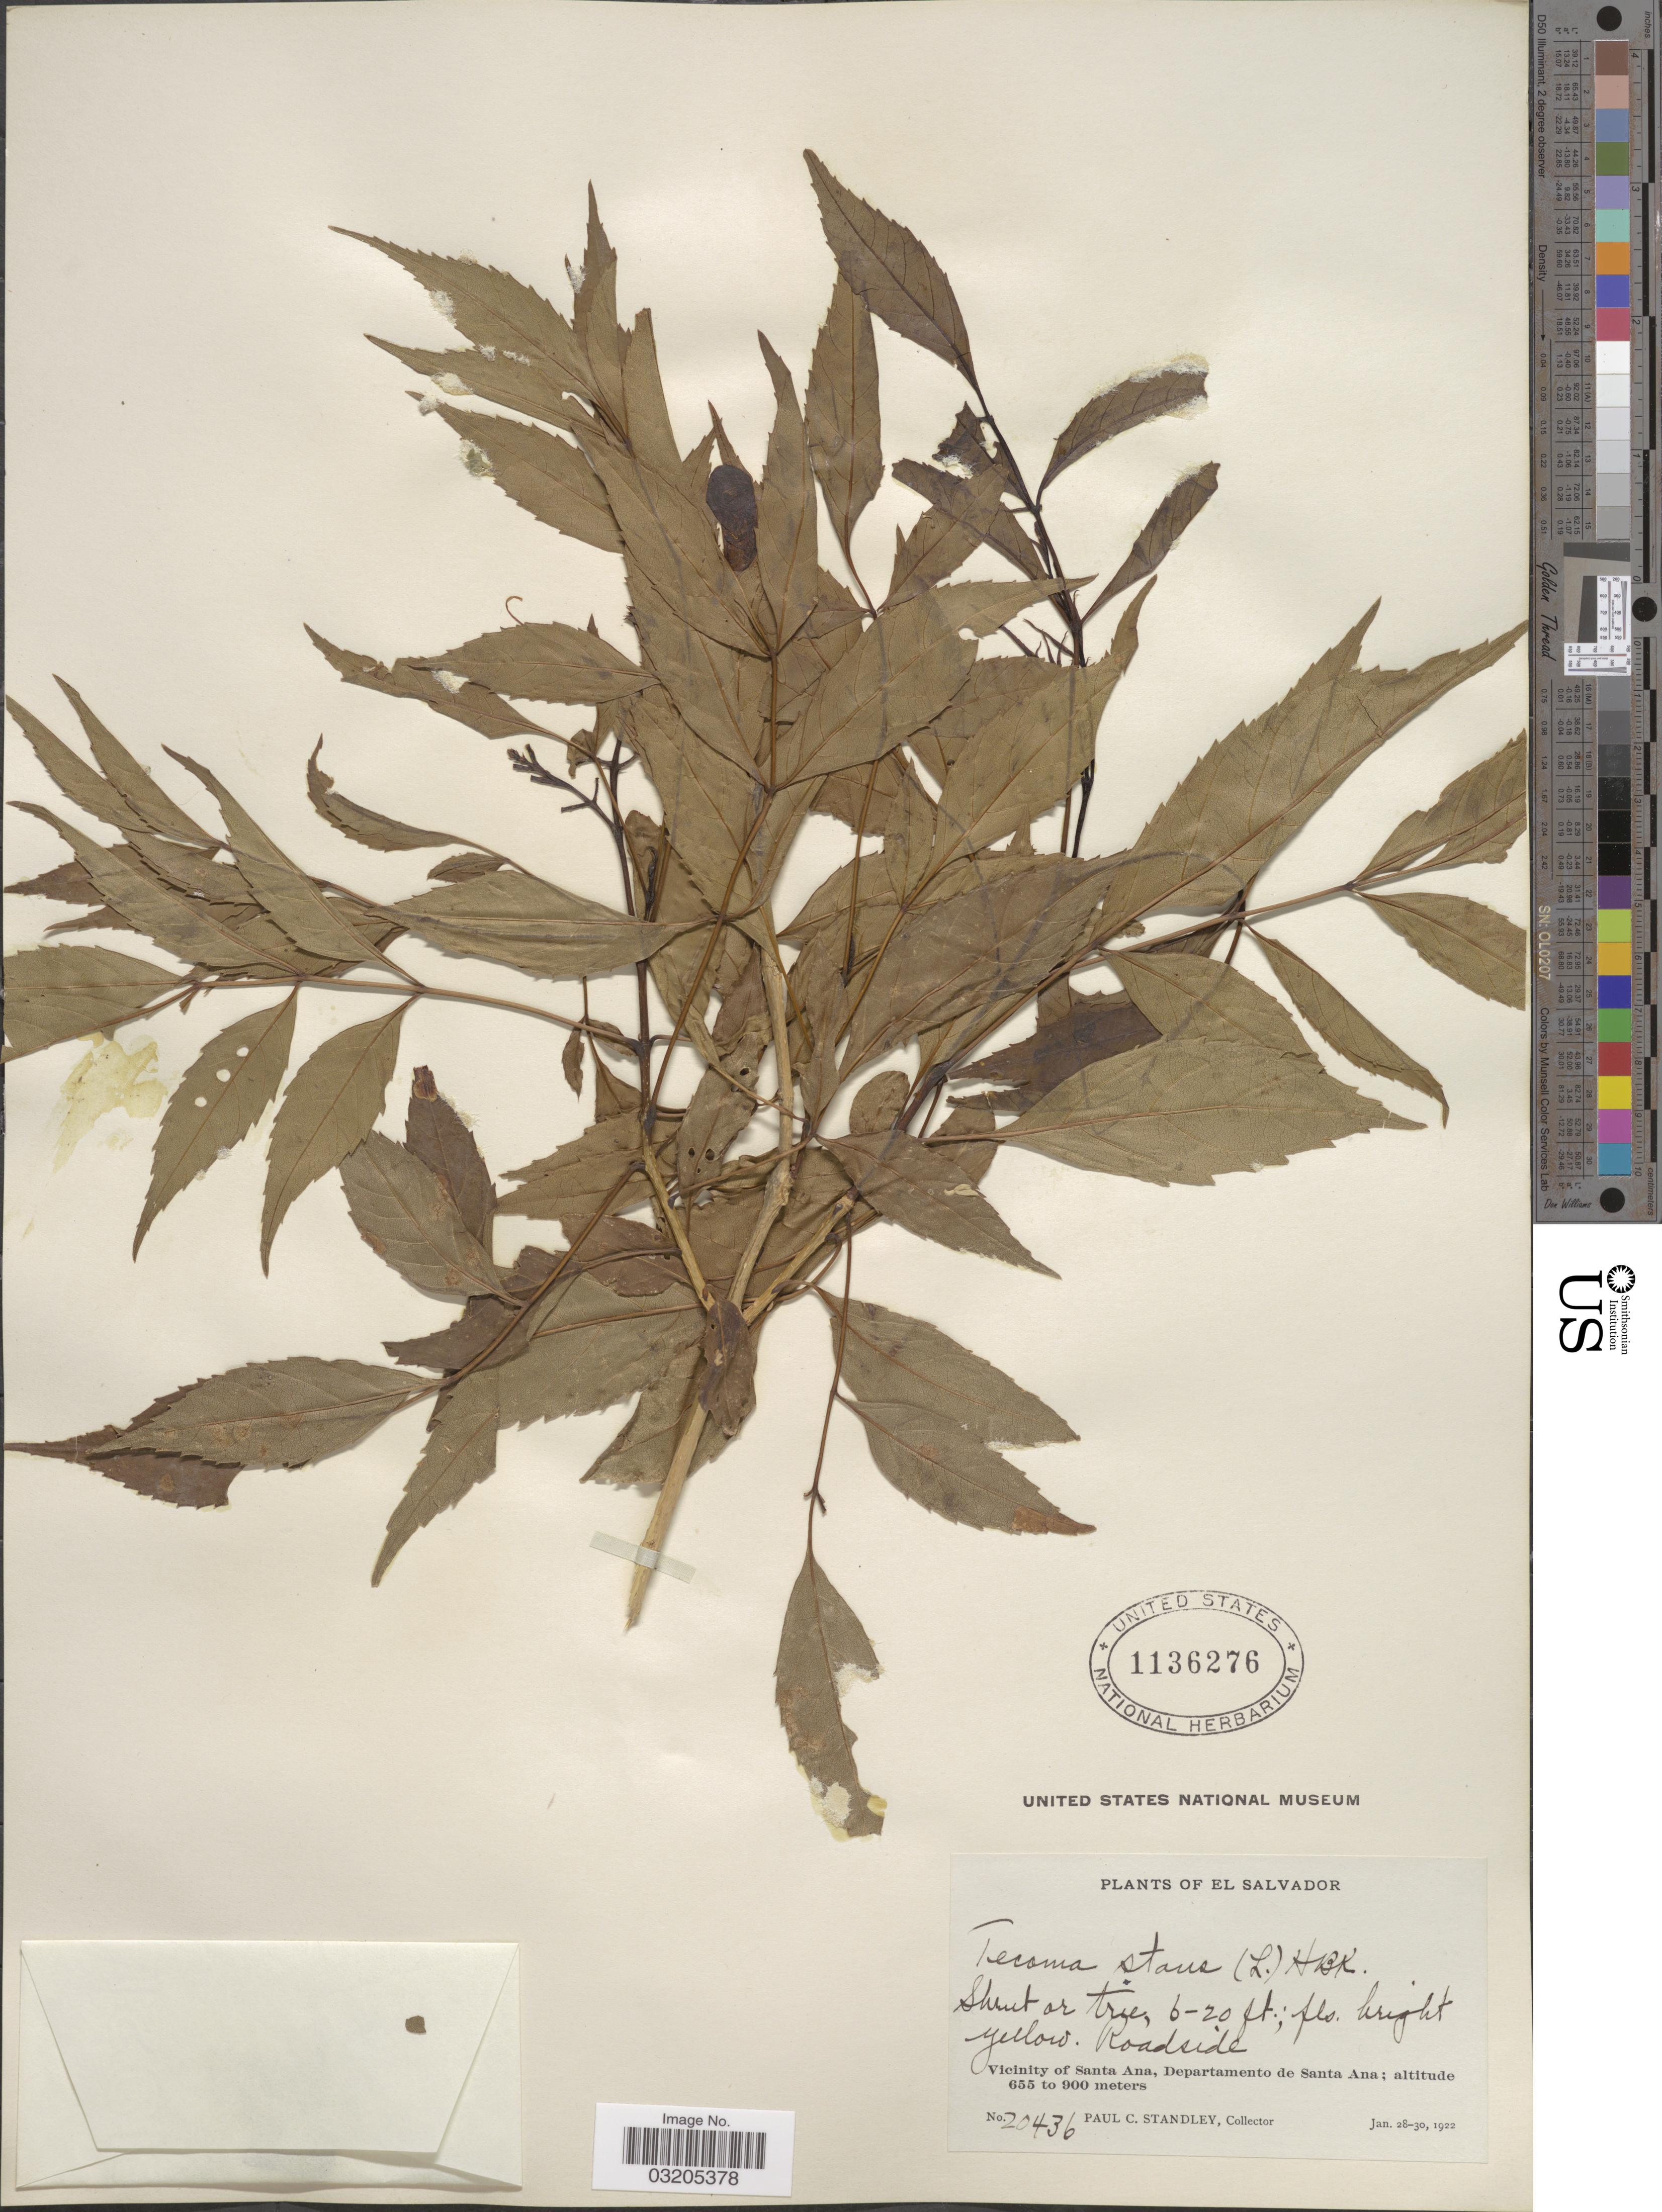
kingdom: Plantae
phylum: Tracheophyta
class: Magnoliopsida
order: Lamiales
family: Bignoniaceae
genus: Tecoma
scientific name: Tecoma stans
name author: (L.) Juss. ex Kunth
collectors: P. C. Standley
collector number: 20436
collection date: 1922-01-28/1922-01-30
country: El Salvador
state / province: Santa Ana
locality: Vicinity of Santa Ana, Departamento of Santa Ana.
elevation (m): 655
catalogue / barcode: US 1136276